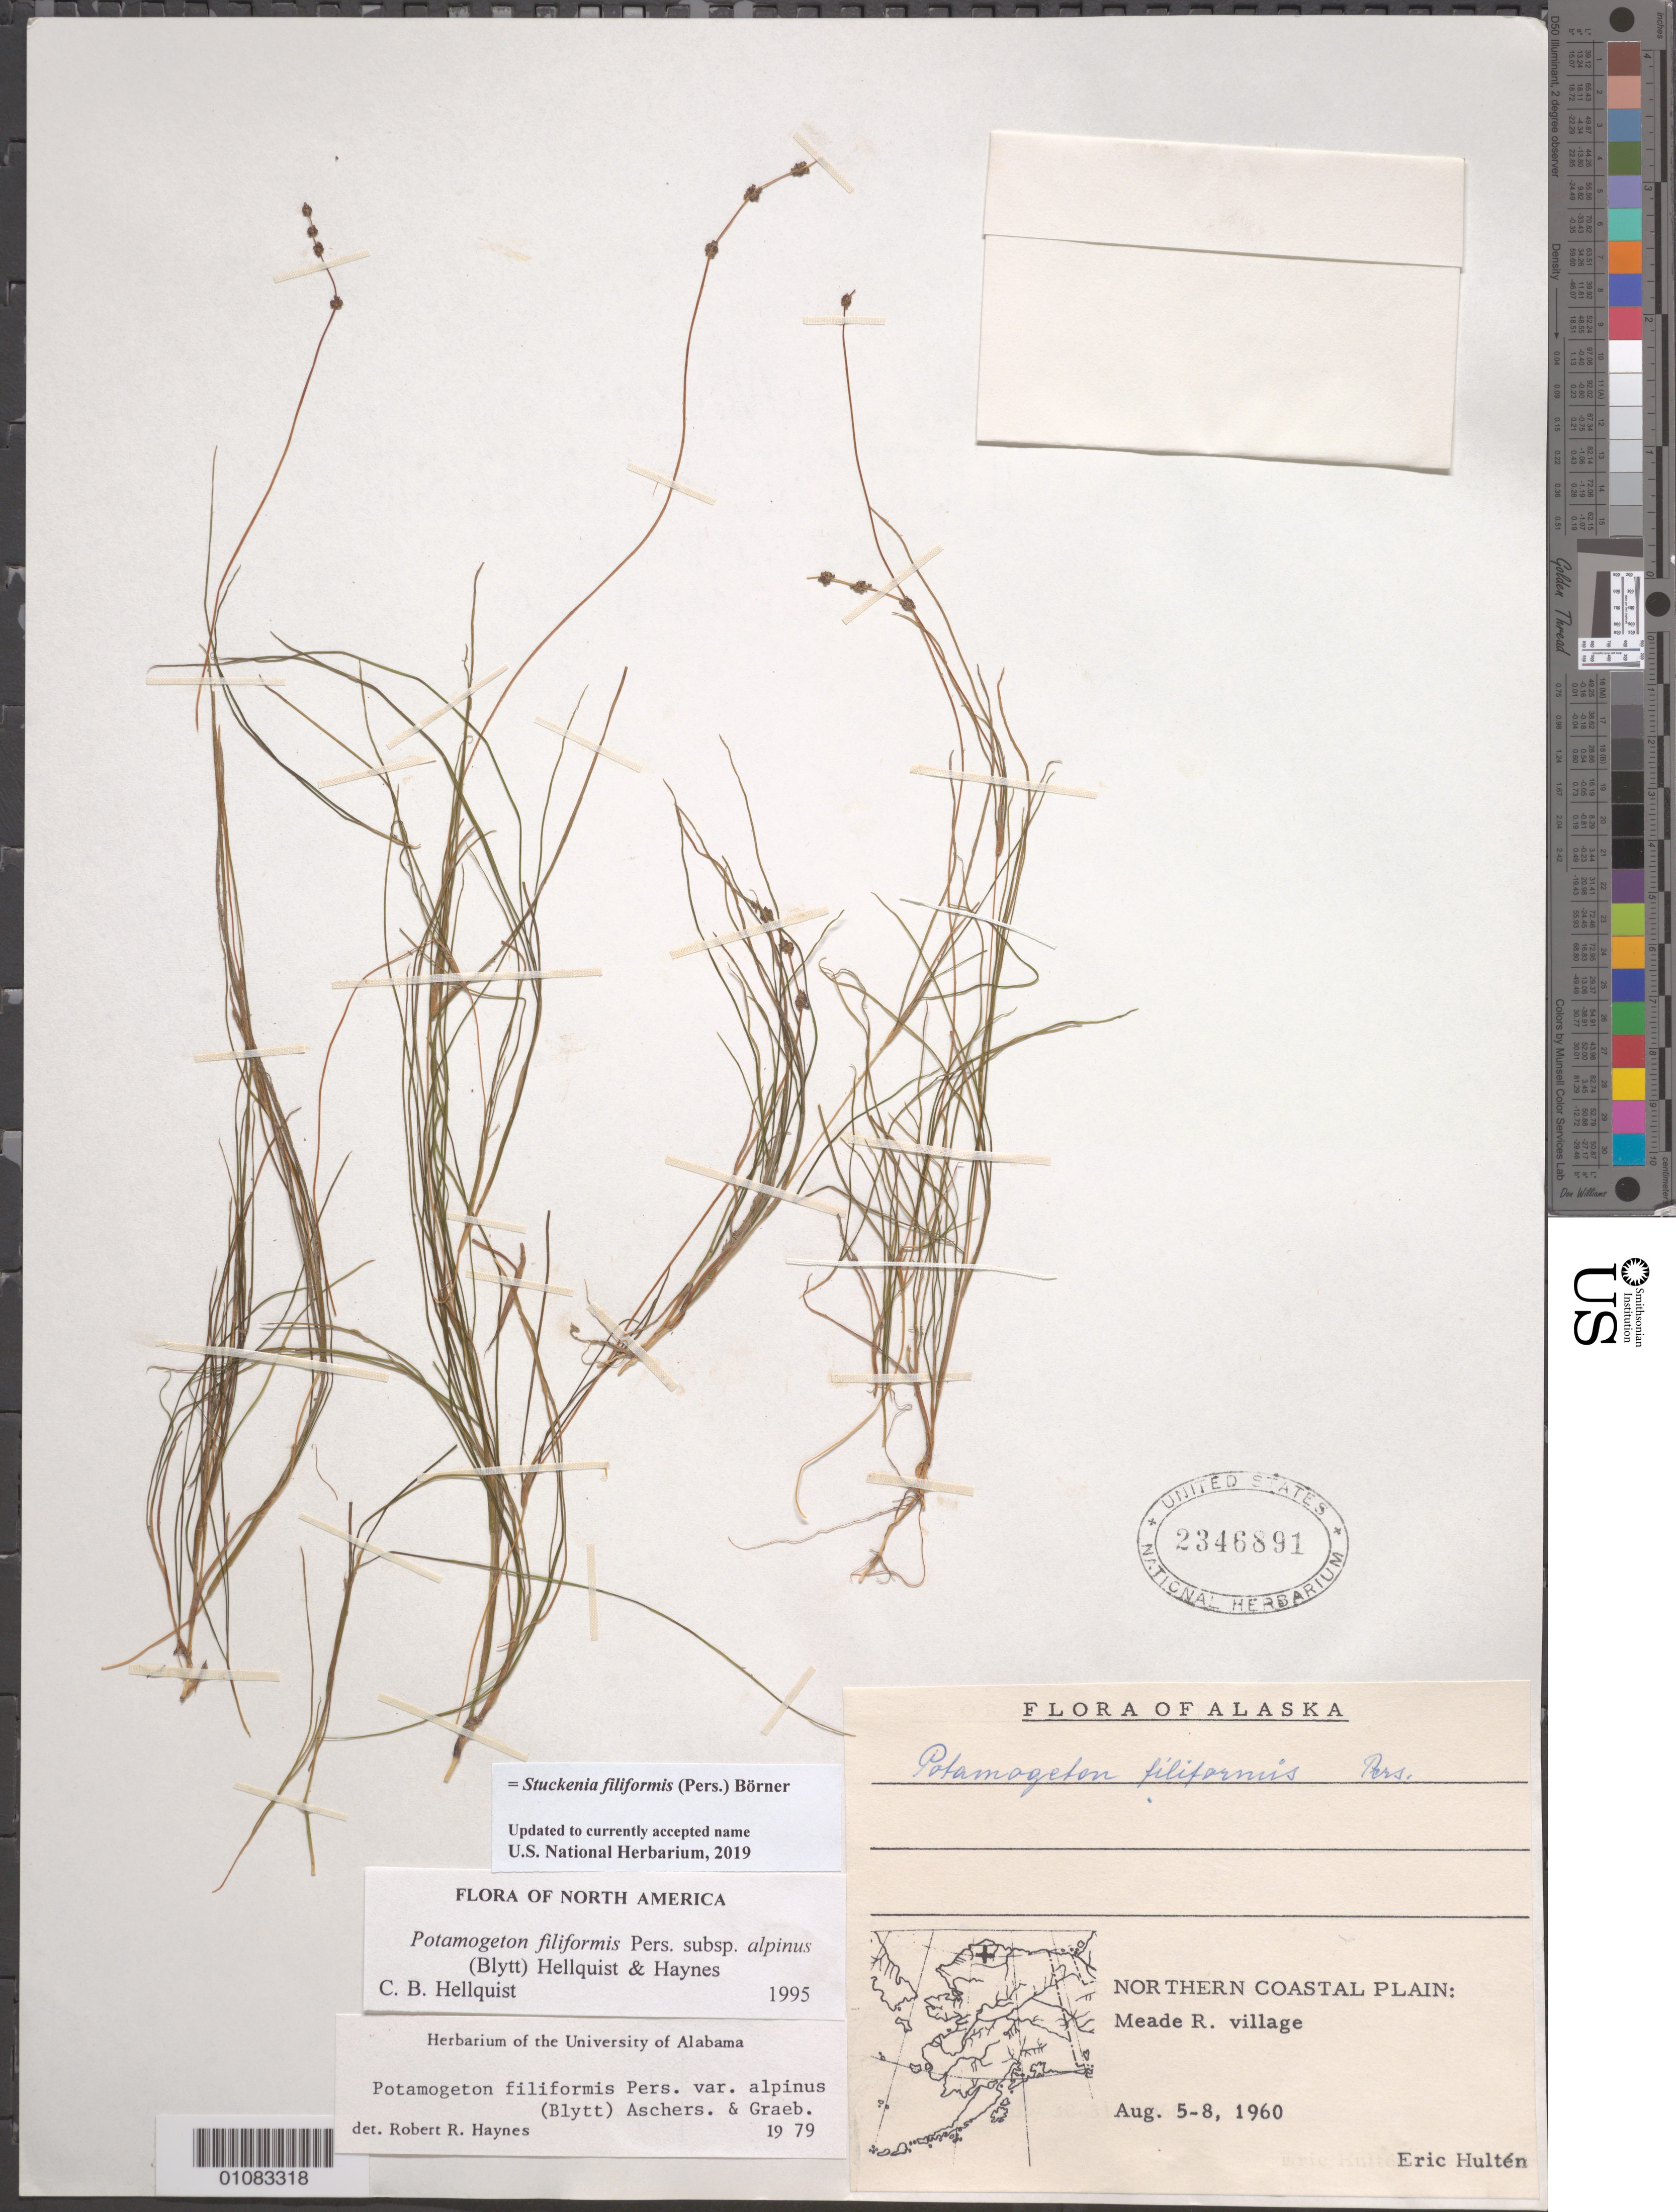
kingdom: Plantae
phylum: Tracheophyta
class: Liliopsida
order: Alismatales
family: Potamogetonaceae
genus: Stuckenia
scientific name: Stuckenia filiformis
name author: (Pers.) Börner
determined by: Strong, Mark T., (BOT), Smithsonian Institution - National Museum of Natural History (UNITED STATES)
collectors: E. G. Hultén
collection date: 1960-08-05/1960-08-08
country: United States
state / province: Alaska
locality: Northern Coastal Plain, Meade R. village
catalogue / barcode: US 2346891